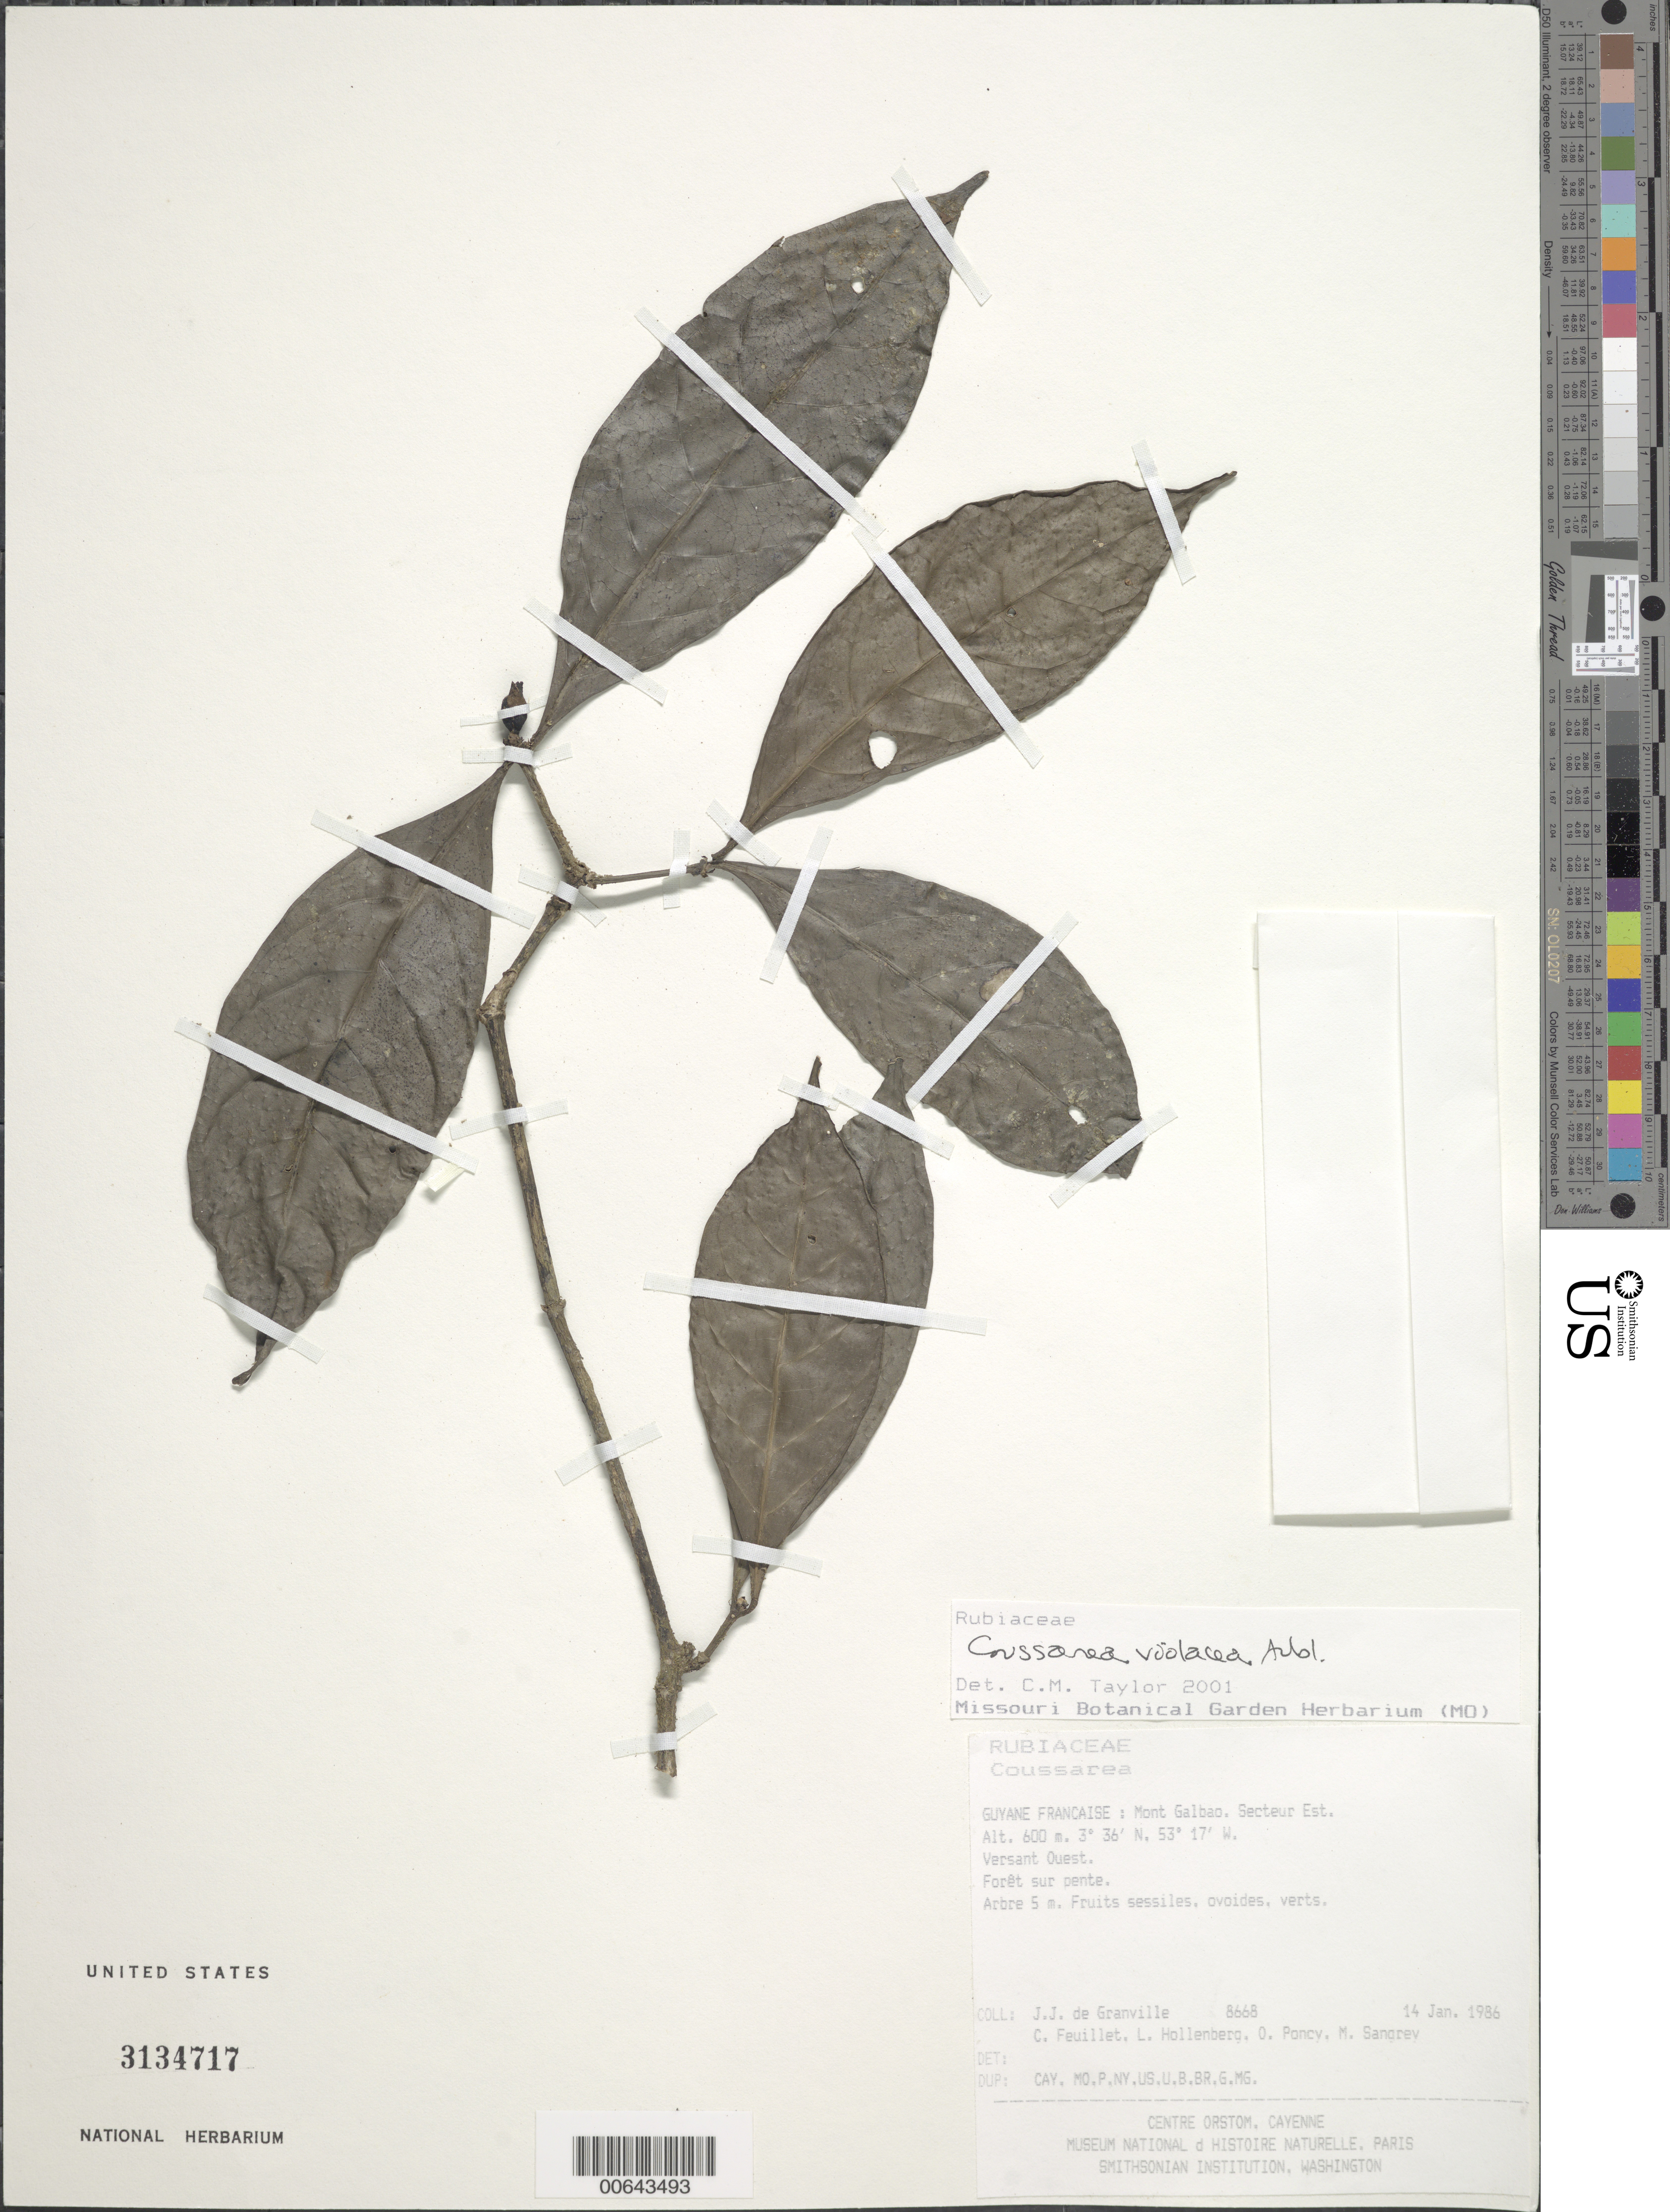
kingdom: Plantae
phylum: Tracheophyta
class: Magnoliopsida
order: Gentianales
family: Rubiaceae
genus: Coussarea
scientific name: Coussarea violacea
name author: Aubl.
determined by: Taylor, Charlotte M.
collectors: J.-J. de Granville, C. Feuillet, L. Hollenberg, O. Poncy & M. S. Sangrey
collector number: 8668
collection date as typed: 14-Jan-86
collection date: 1986-01-14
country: French Guiana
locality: Mont Galbao. Secteur Est. Versant Ouest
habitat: Forêt sur pente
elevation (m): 600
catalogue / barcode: US 3134717